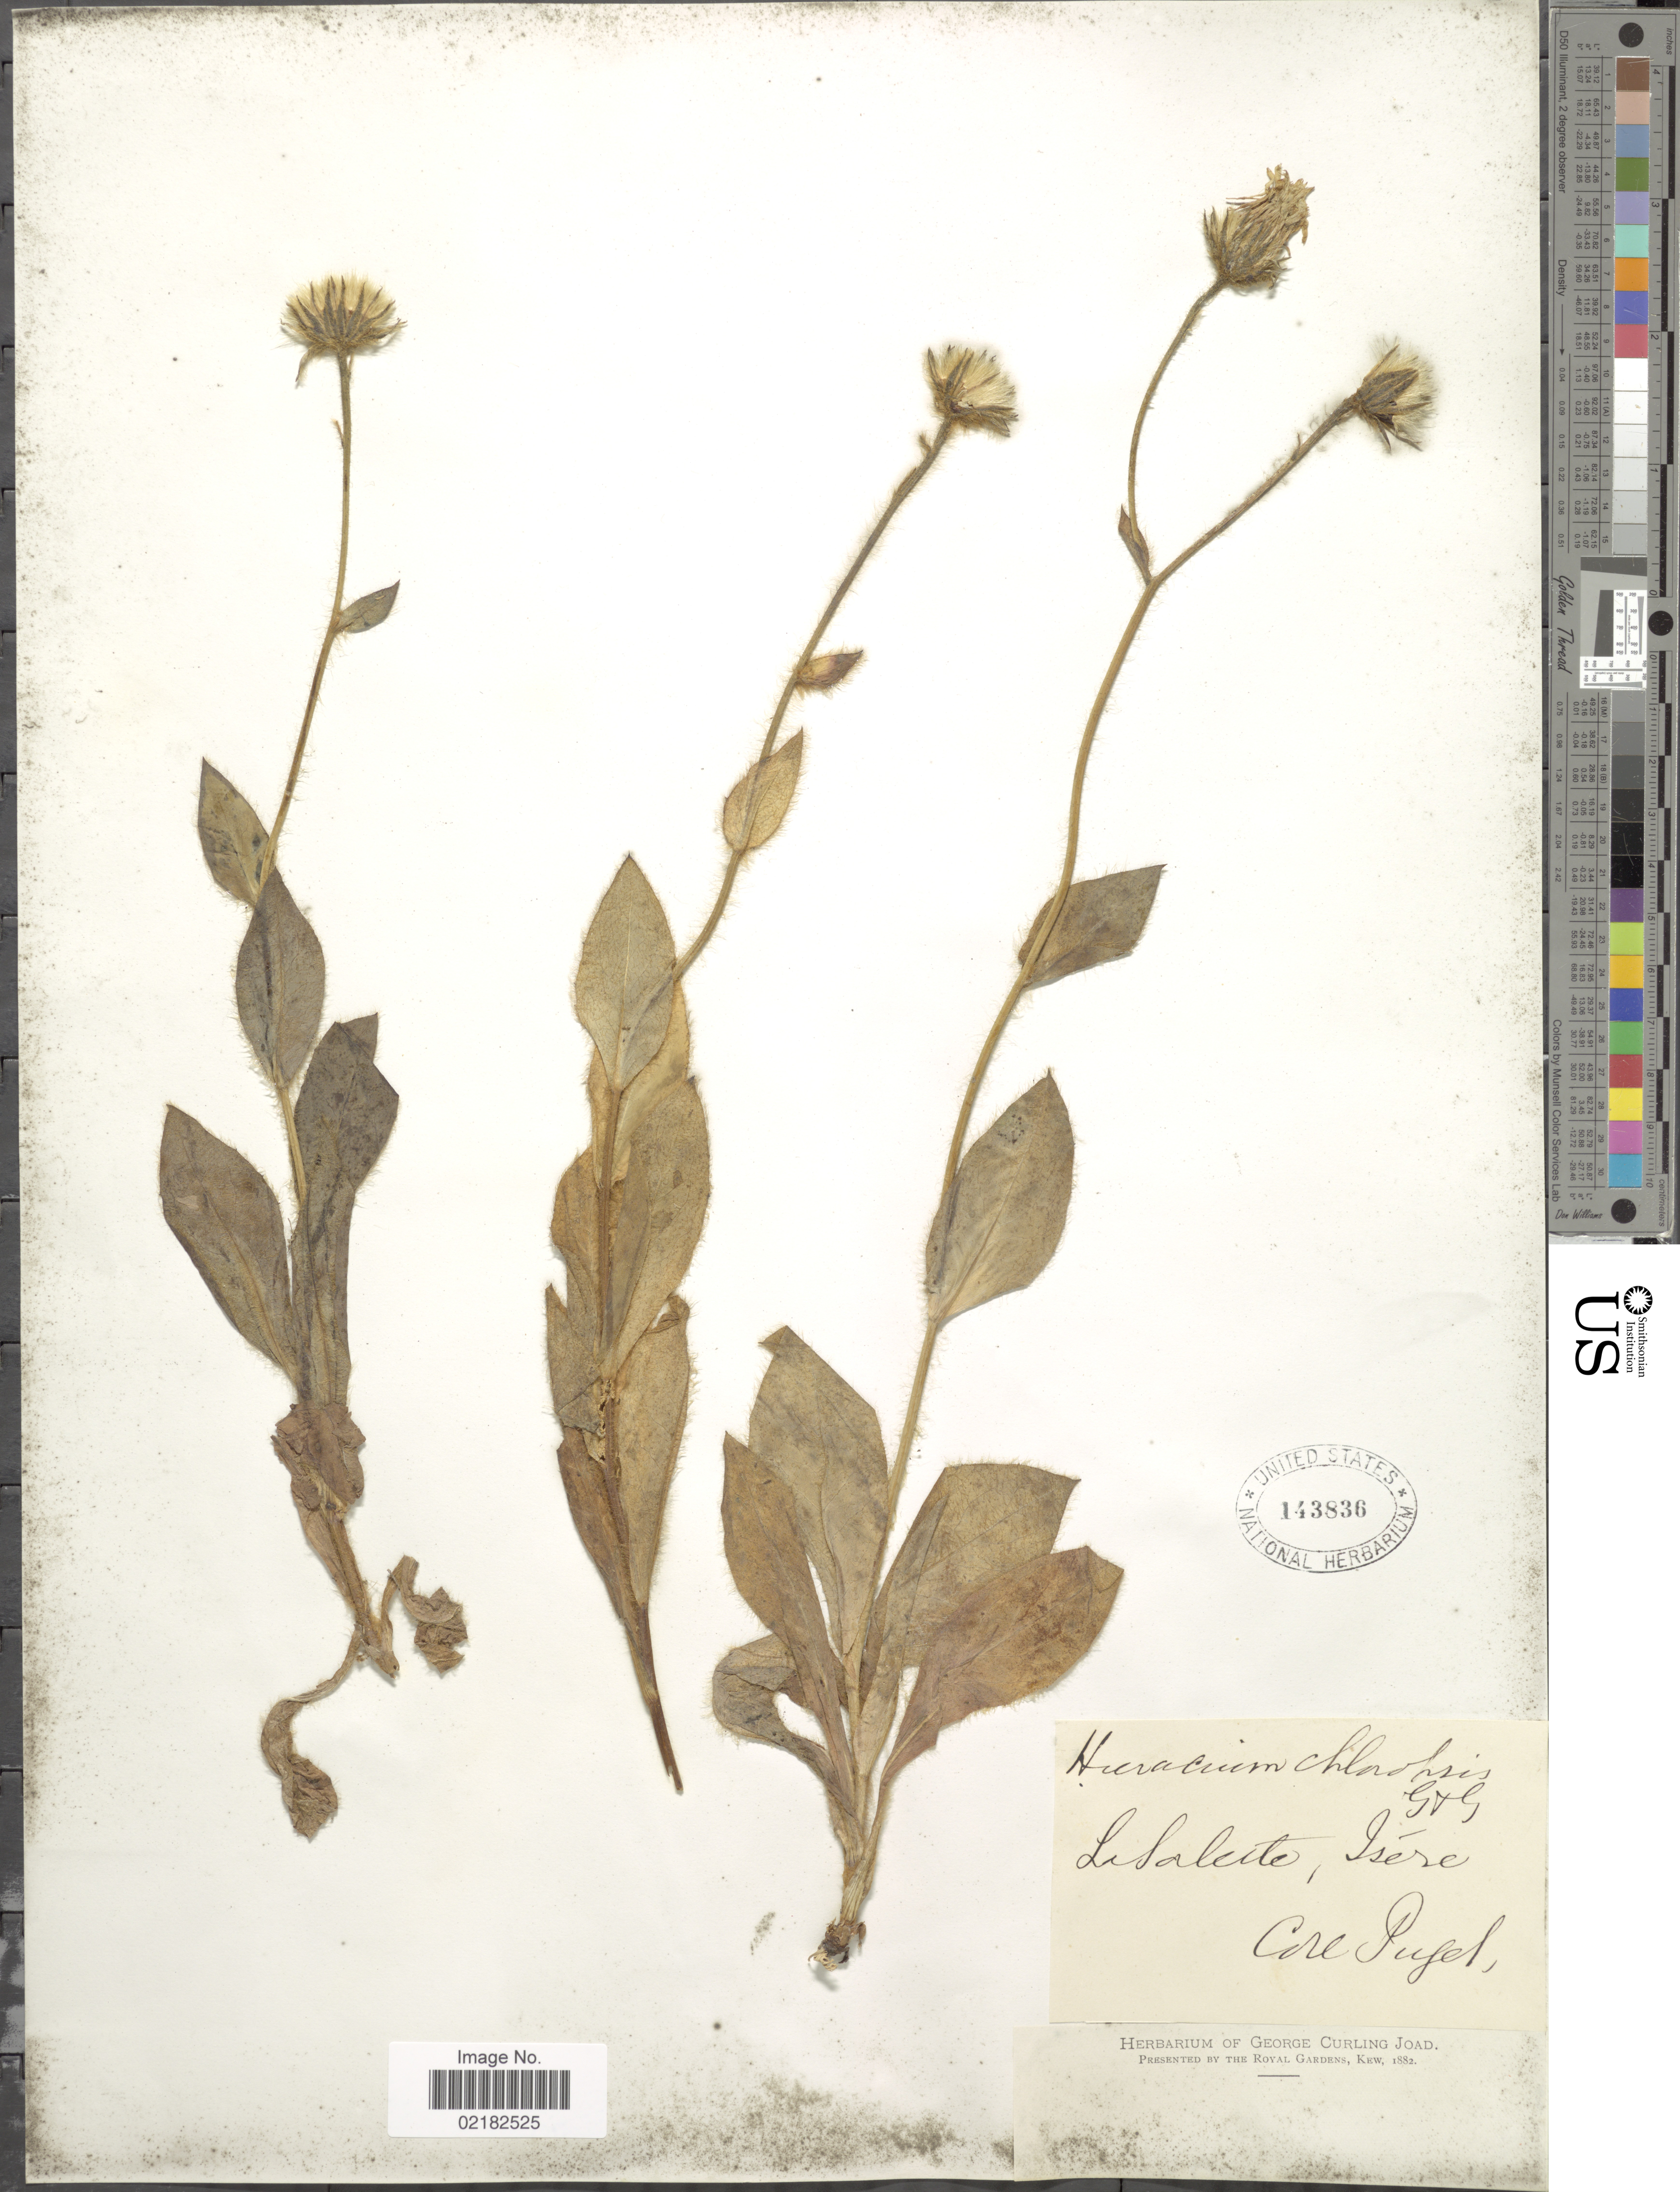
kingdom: Plantae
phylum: Tracheophyta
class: Magnoliopsida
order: Asterales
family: Asteraceae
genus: Hieracium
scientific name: Hieracium chloropsis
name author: Gren. & Godr.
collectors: -. Puget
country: France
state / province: Auvergne-Rhône-Alpes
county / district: Isère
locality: La Salette, Isere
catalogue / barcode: US 143836